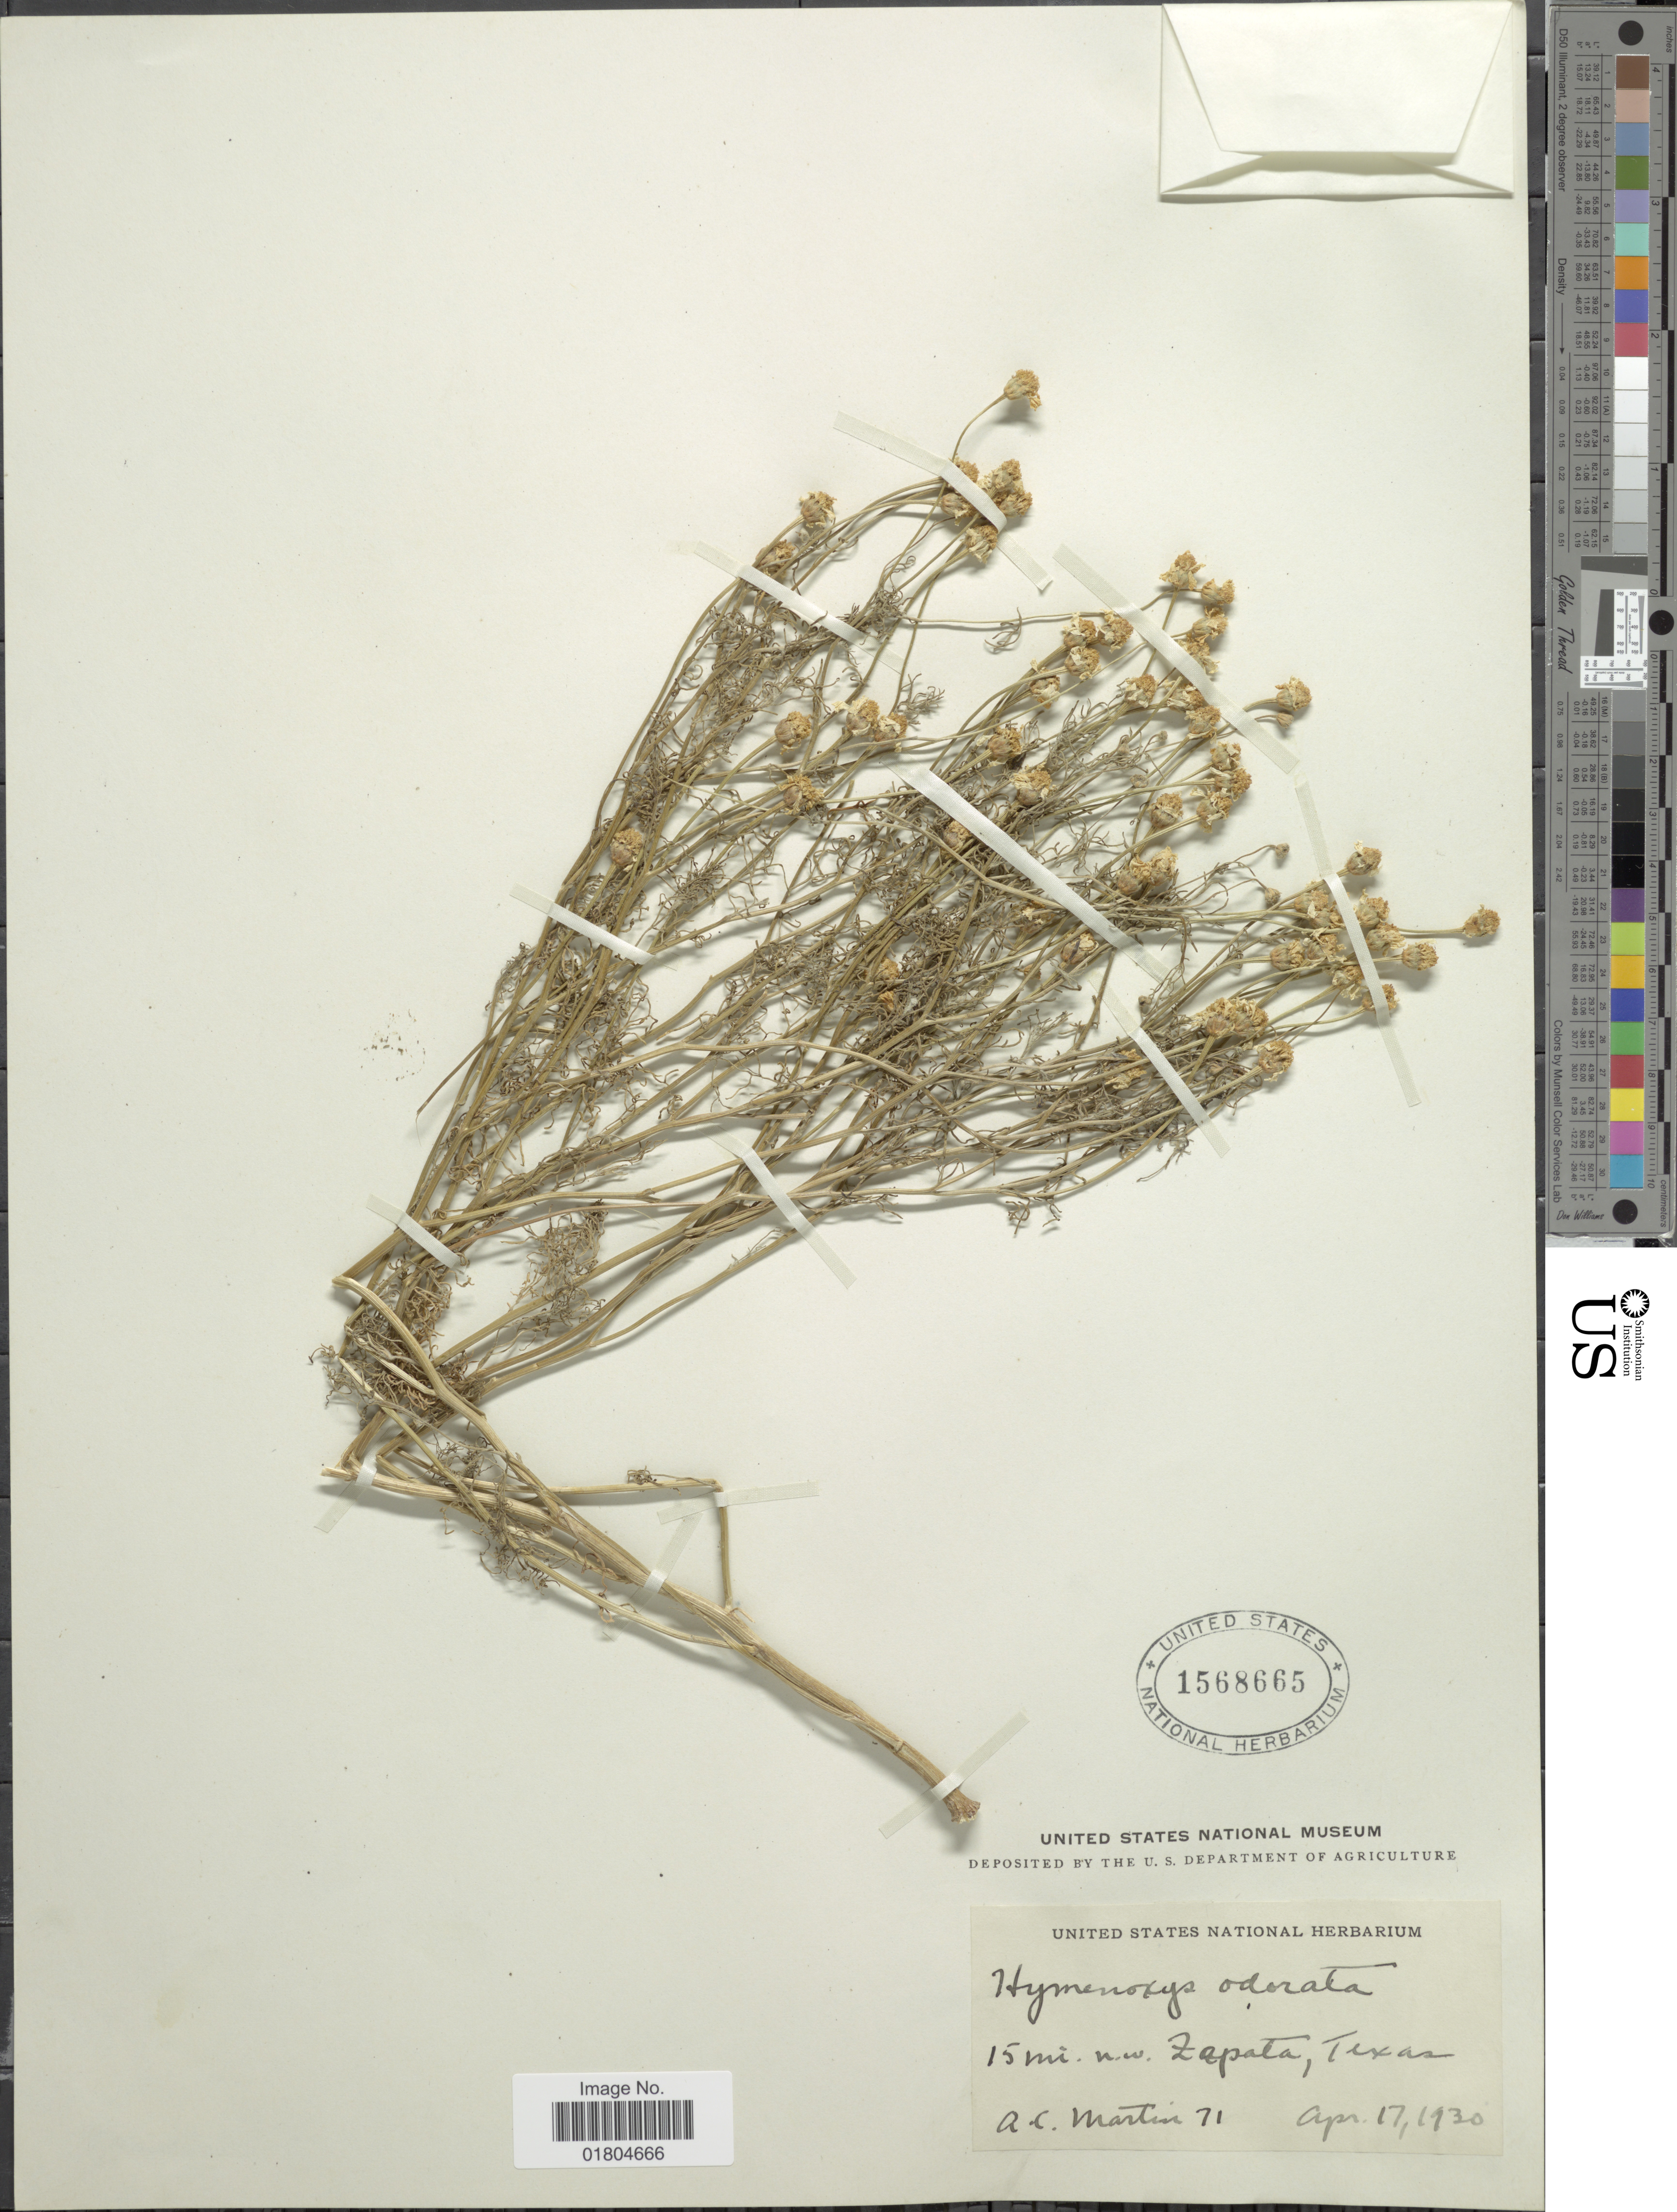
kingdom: Plantae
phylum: Tracheophyta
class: Magnoliopsida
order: Asterales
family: Asteraceae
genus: Hymenoxys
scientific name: Hymenoxys odorata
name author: DC.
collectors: A. C. Martin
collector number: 71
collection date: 1930-04-17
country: United States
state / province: Texas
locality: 15 mi. n.w. Zapata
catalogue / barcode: US 1568665